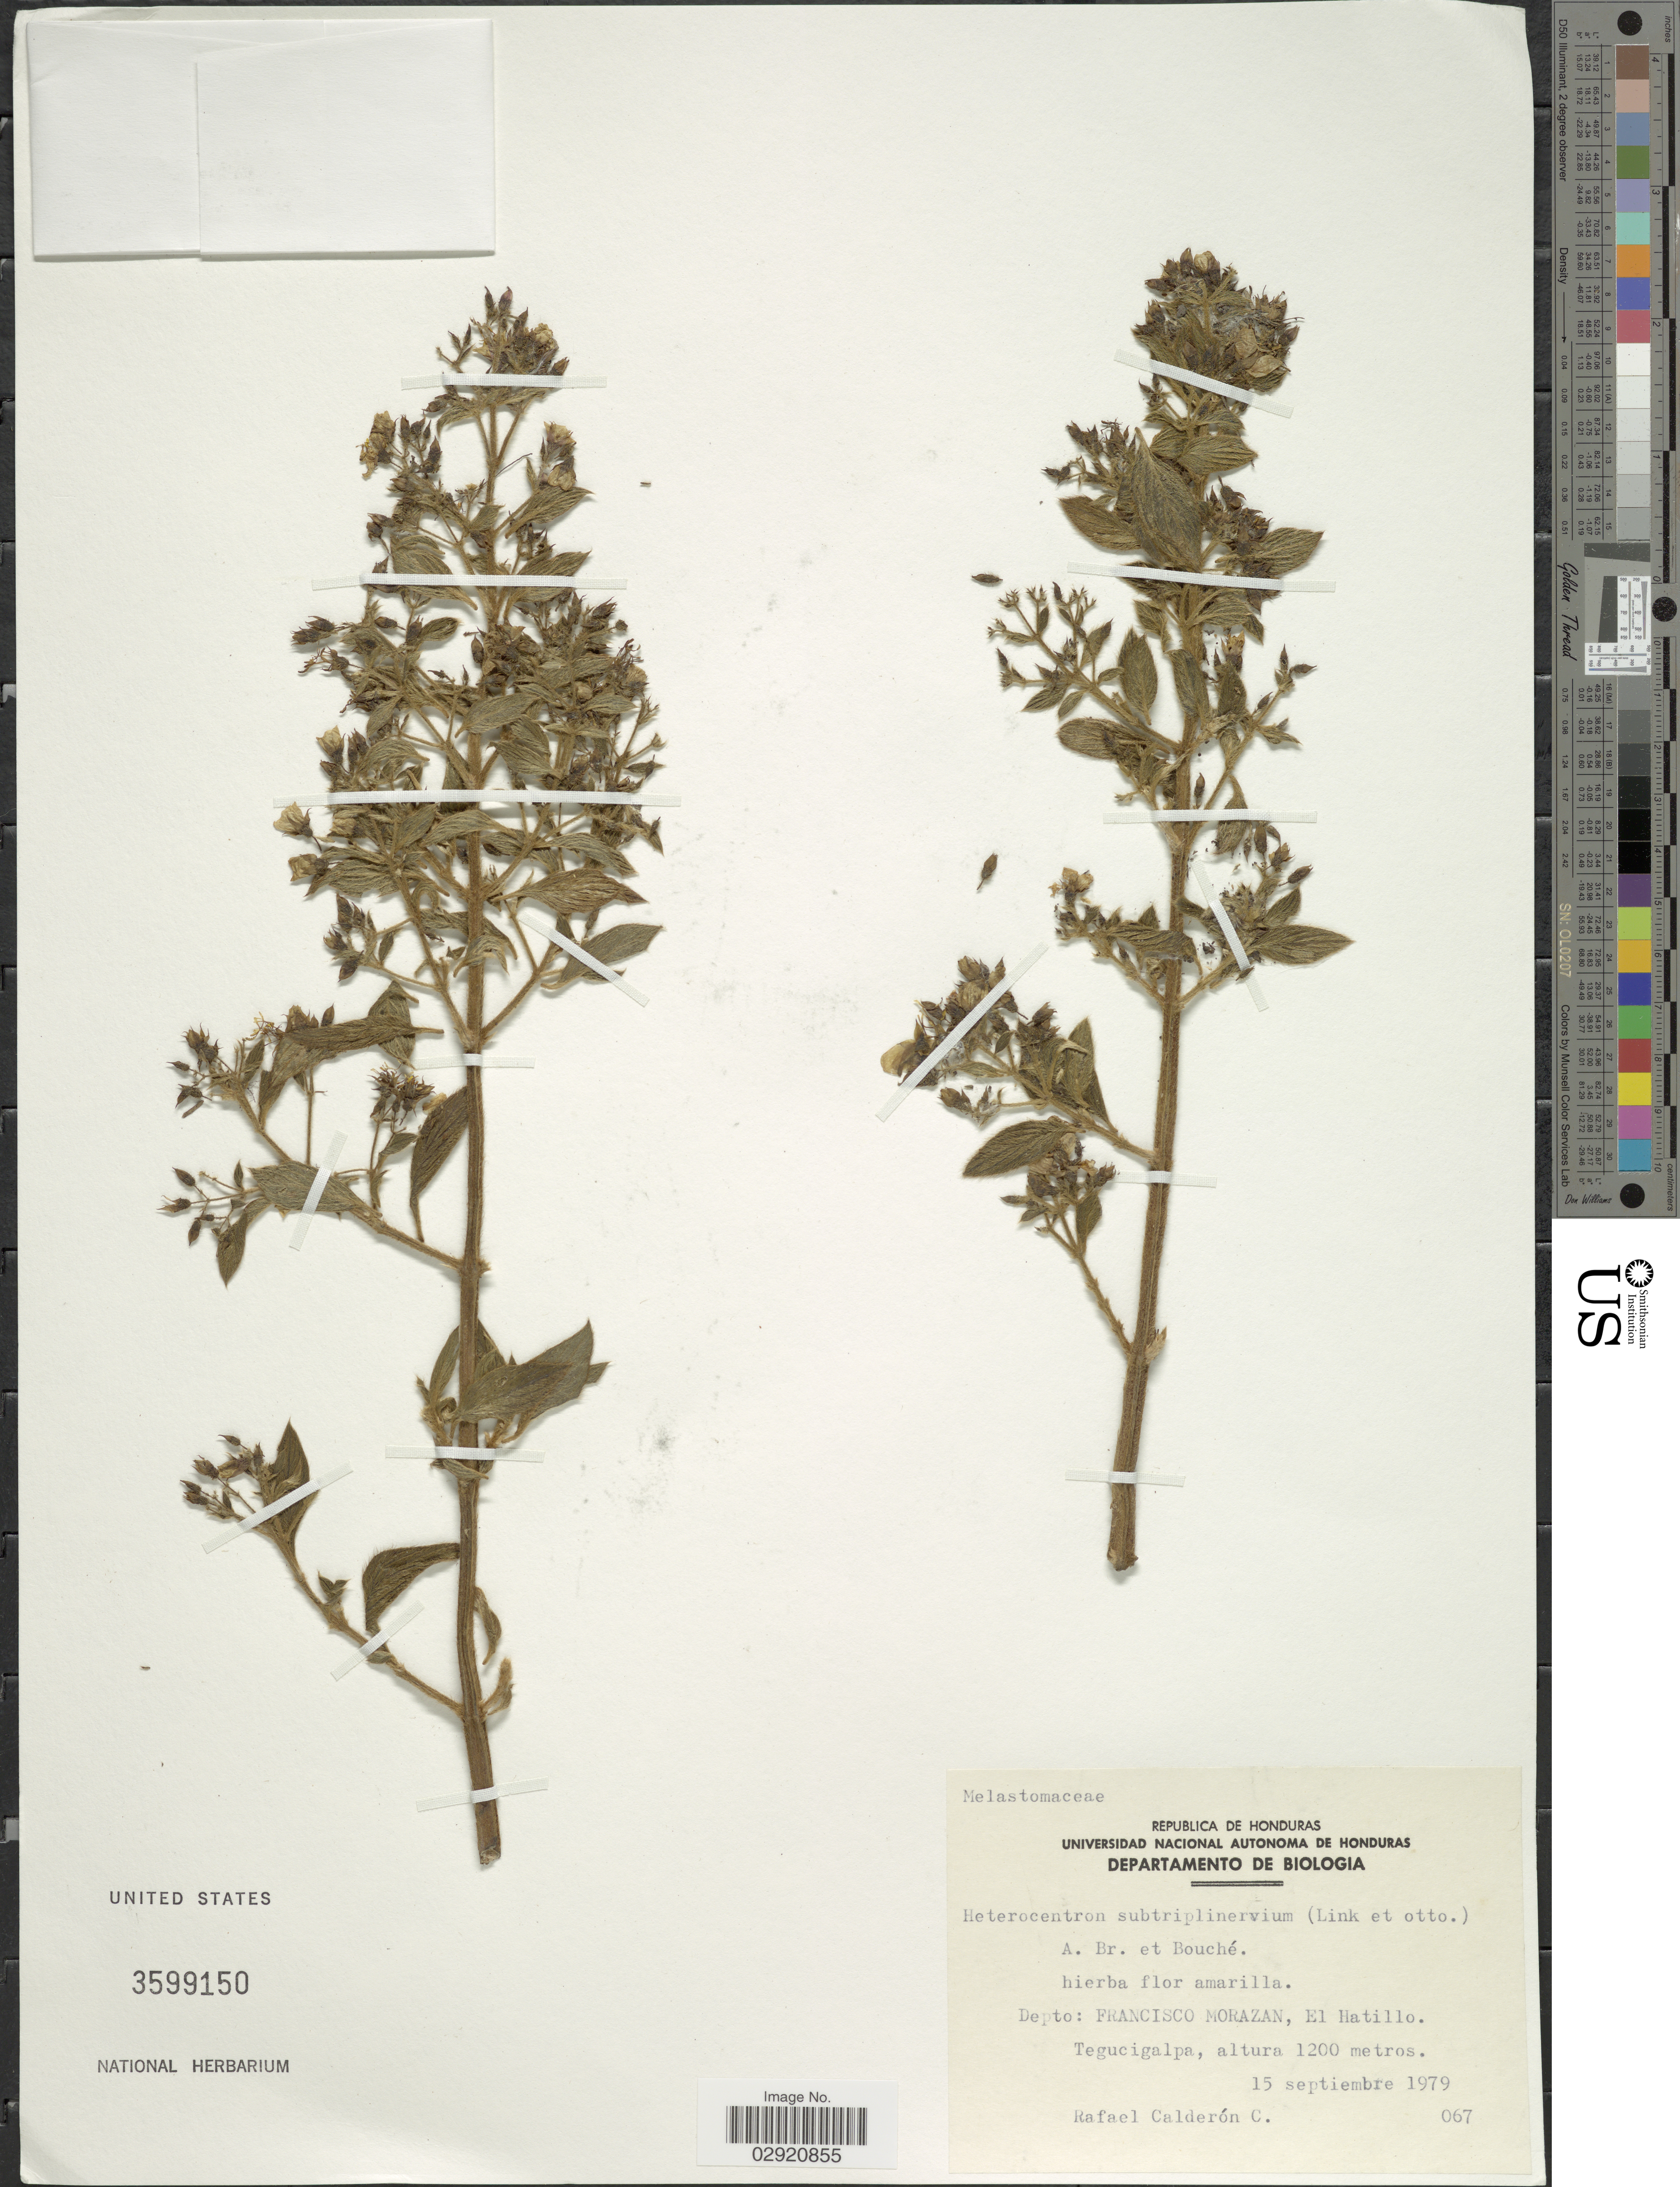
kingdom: Plantae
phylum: Tracheophyta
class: Magnoliopsida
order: Myrtales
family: Melastomataceae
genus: Heterocentron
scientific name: Heterocentron subtriplinervium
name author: (Link & Otto) A. Braun & C.D. Bouché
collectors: R. Calderón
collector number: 067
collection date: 1979-09-15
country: Honduras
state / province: Fco. Morazán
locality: Depto: Francisco Morazan, El Hatillo. Tegucigalpa.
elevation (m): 1200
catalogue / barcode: US 3599150